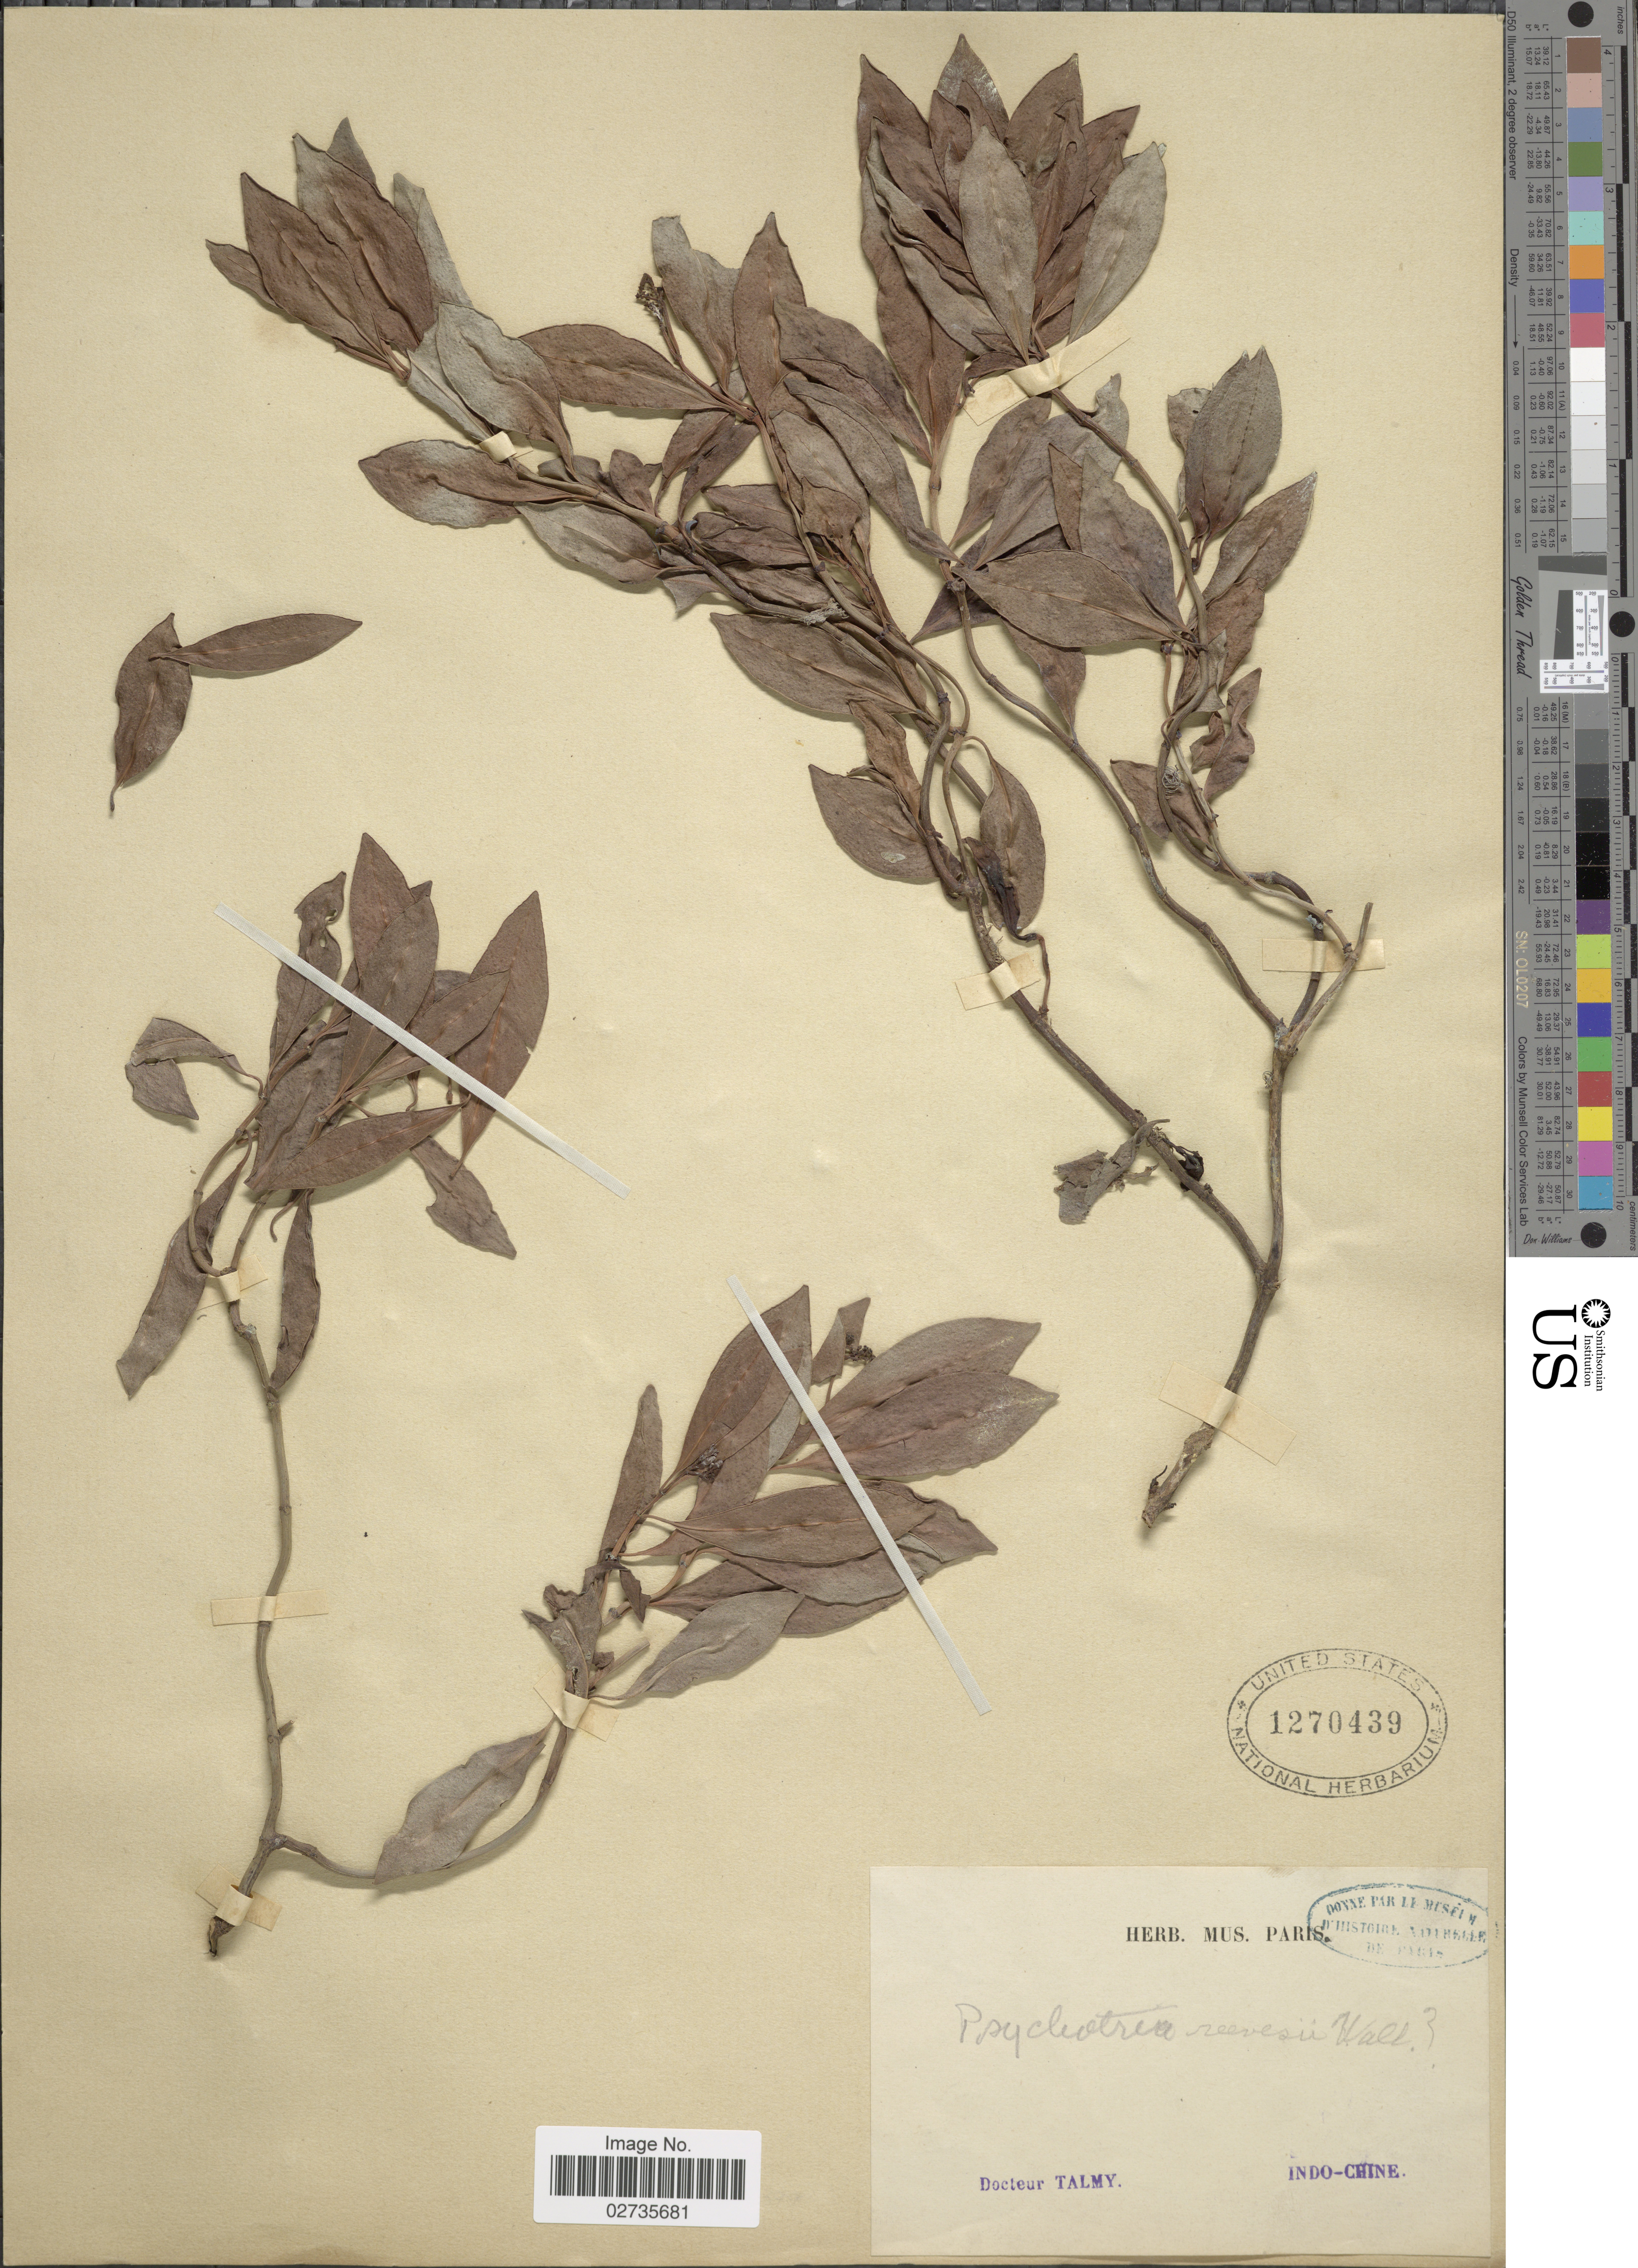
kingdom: Plantae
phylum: Tracheophyta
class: Magnoliopsida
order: Gentianales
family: Rubiaceae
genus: Psychotria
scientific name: Psychotria serpens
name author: L.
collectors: -. Talmy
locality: Indo-Chine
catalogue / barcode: US 1270439